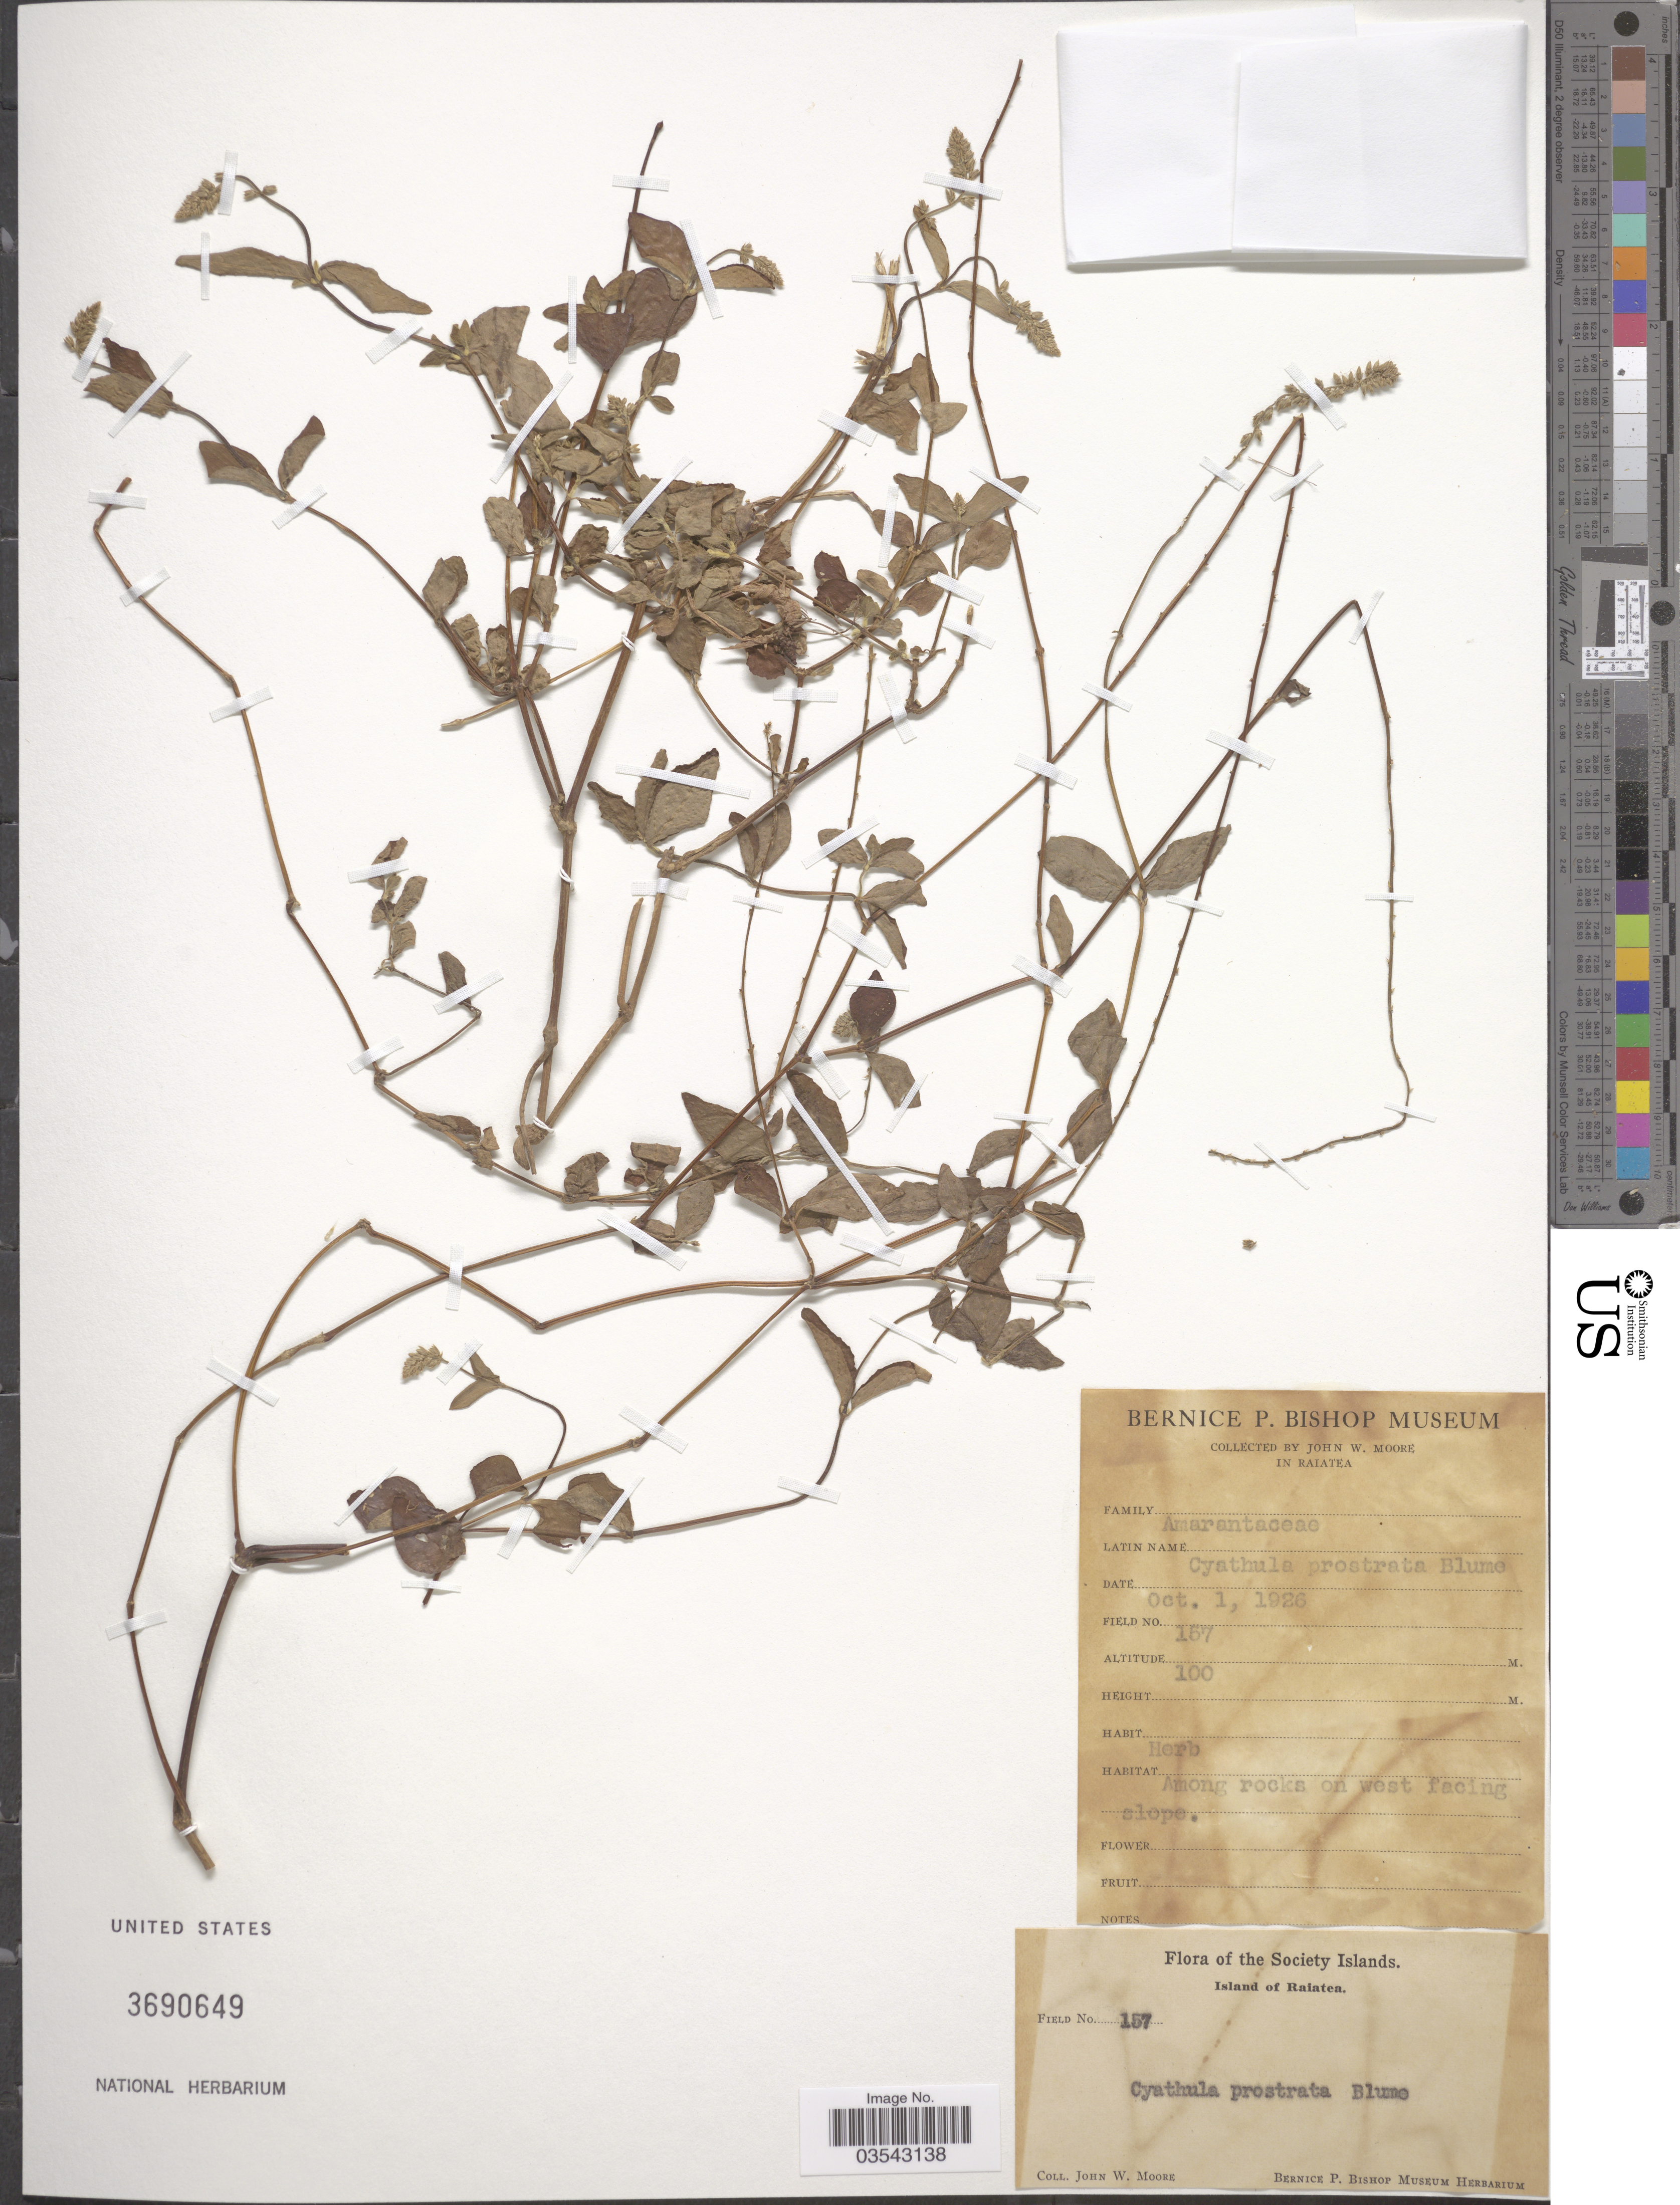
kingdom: Plantae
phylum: Tracheophyta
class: Magnoliopsida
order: Caryophyllales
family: Amaranthaceae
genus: Cyathula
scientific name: Cyathula sp.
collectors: J. Moore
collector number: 157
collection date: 1926-10-01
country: French Polynesia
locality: The Society Islands. Island of Raiatea.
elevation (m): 100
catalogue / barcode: US 3690649